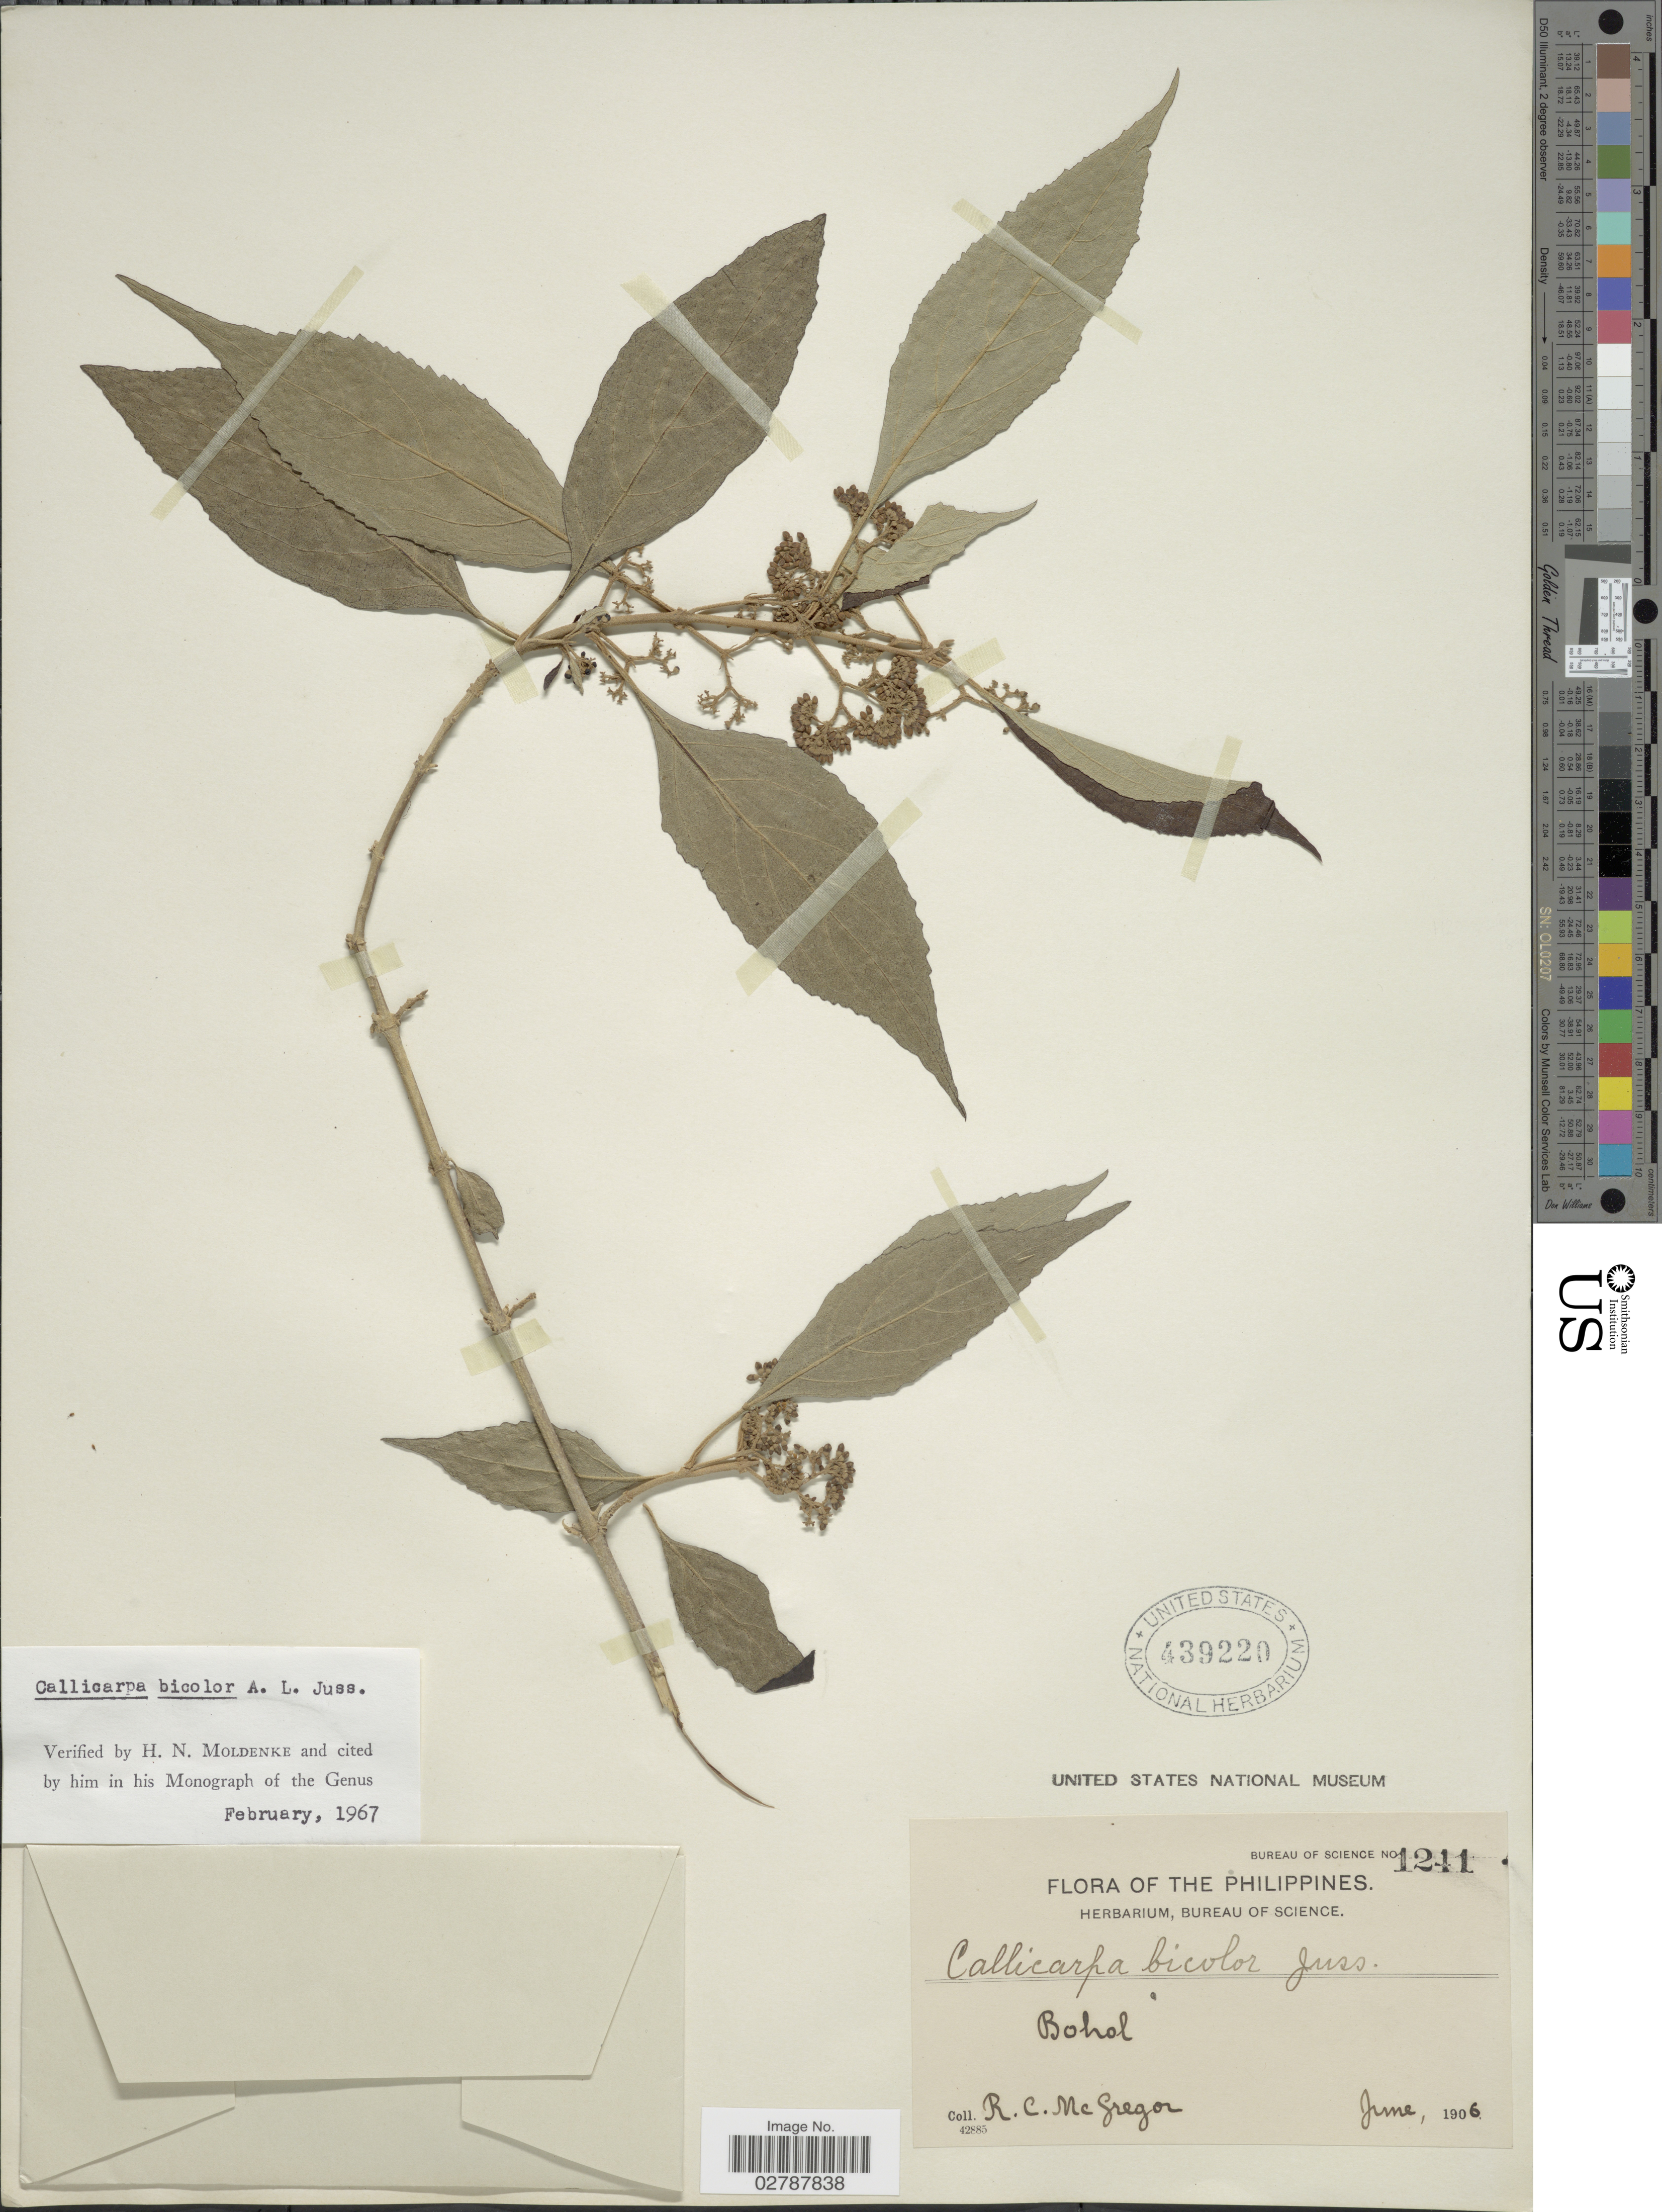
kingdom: Plantae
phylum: Tracheophyta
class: Magnoliopsida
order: Lamiales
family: Lamiaceae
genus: Callicarpa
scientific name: Callicarpa bicolor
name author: Juss.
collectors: R. C. McGregor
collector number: Bureau of Science1241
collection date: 1906-06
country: Philippines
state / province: Central Visayas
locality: Bohol.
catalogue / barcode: US 439220